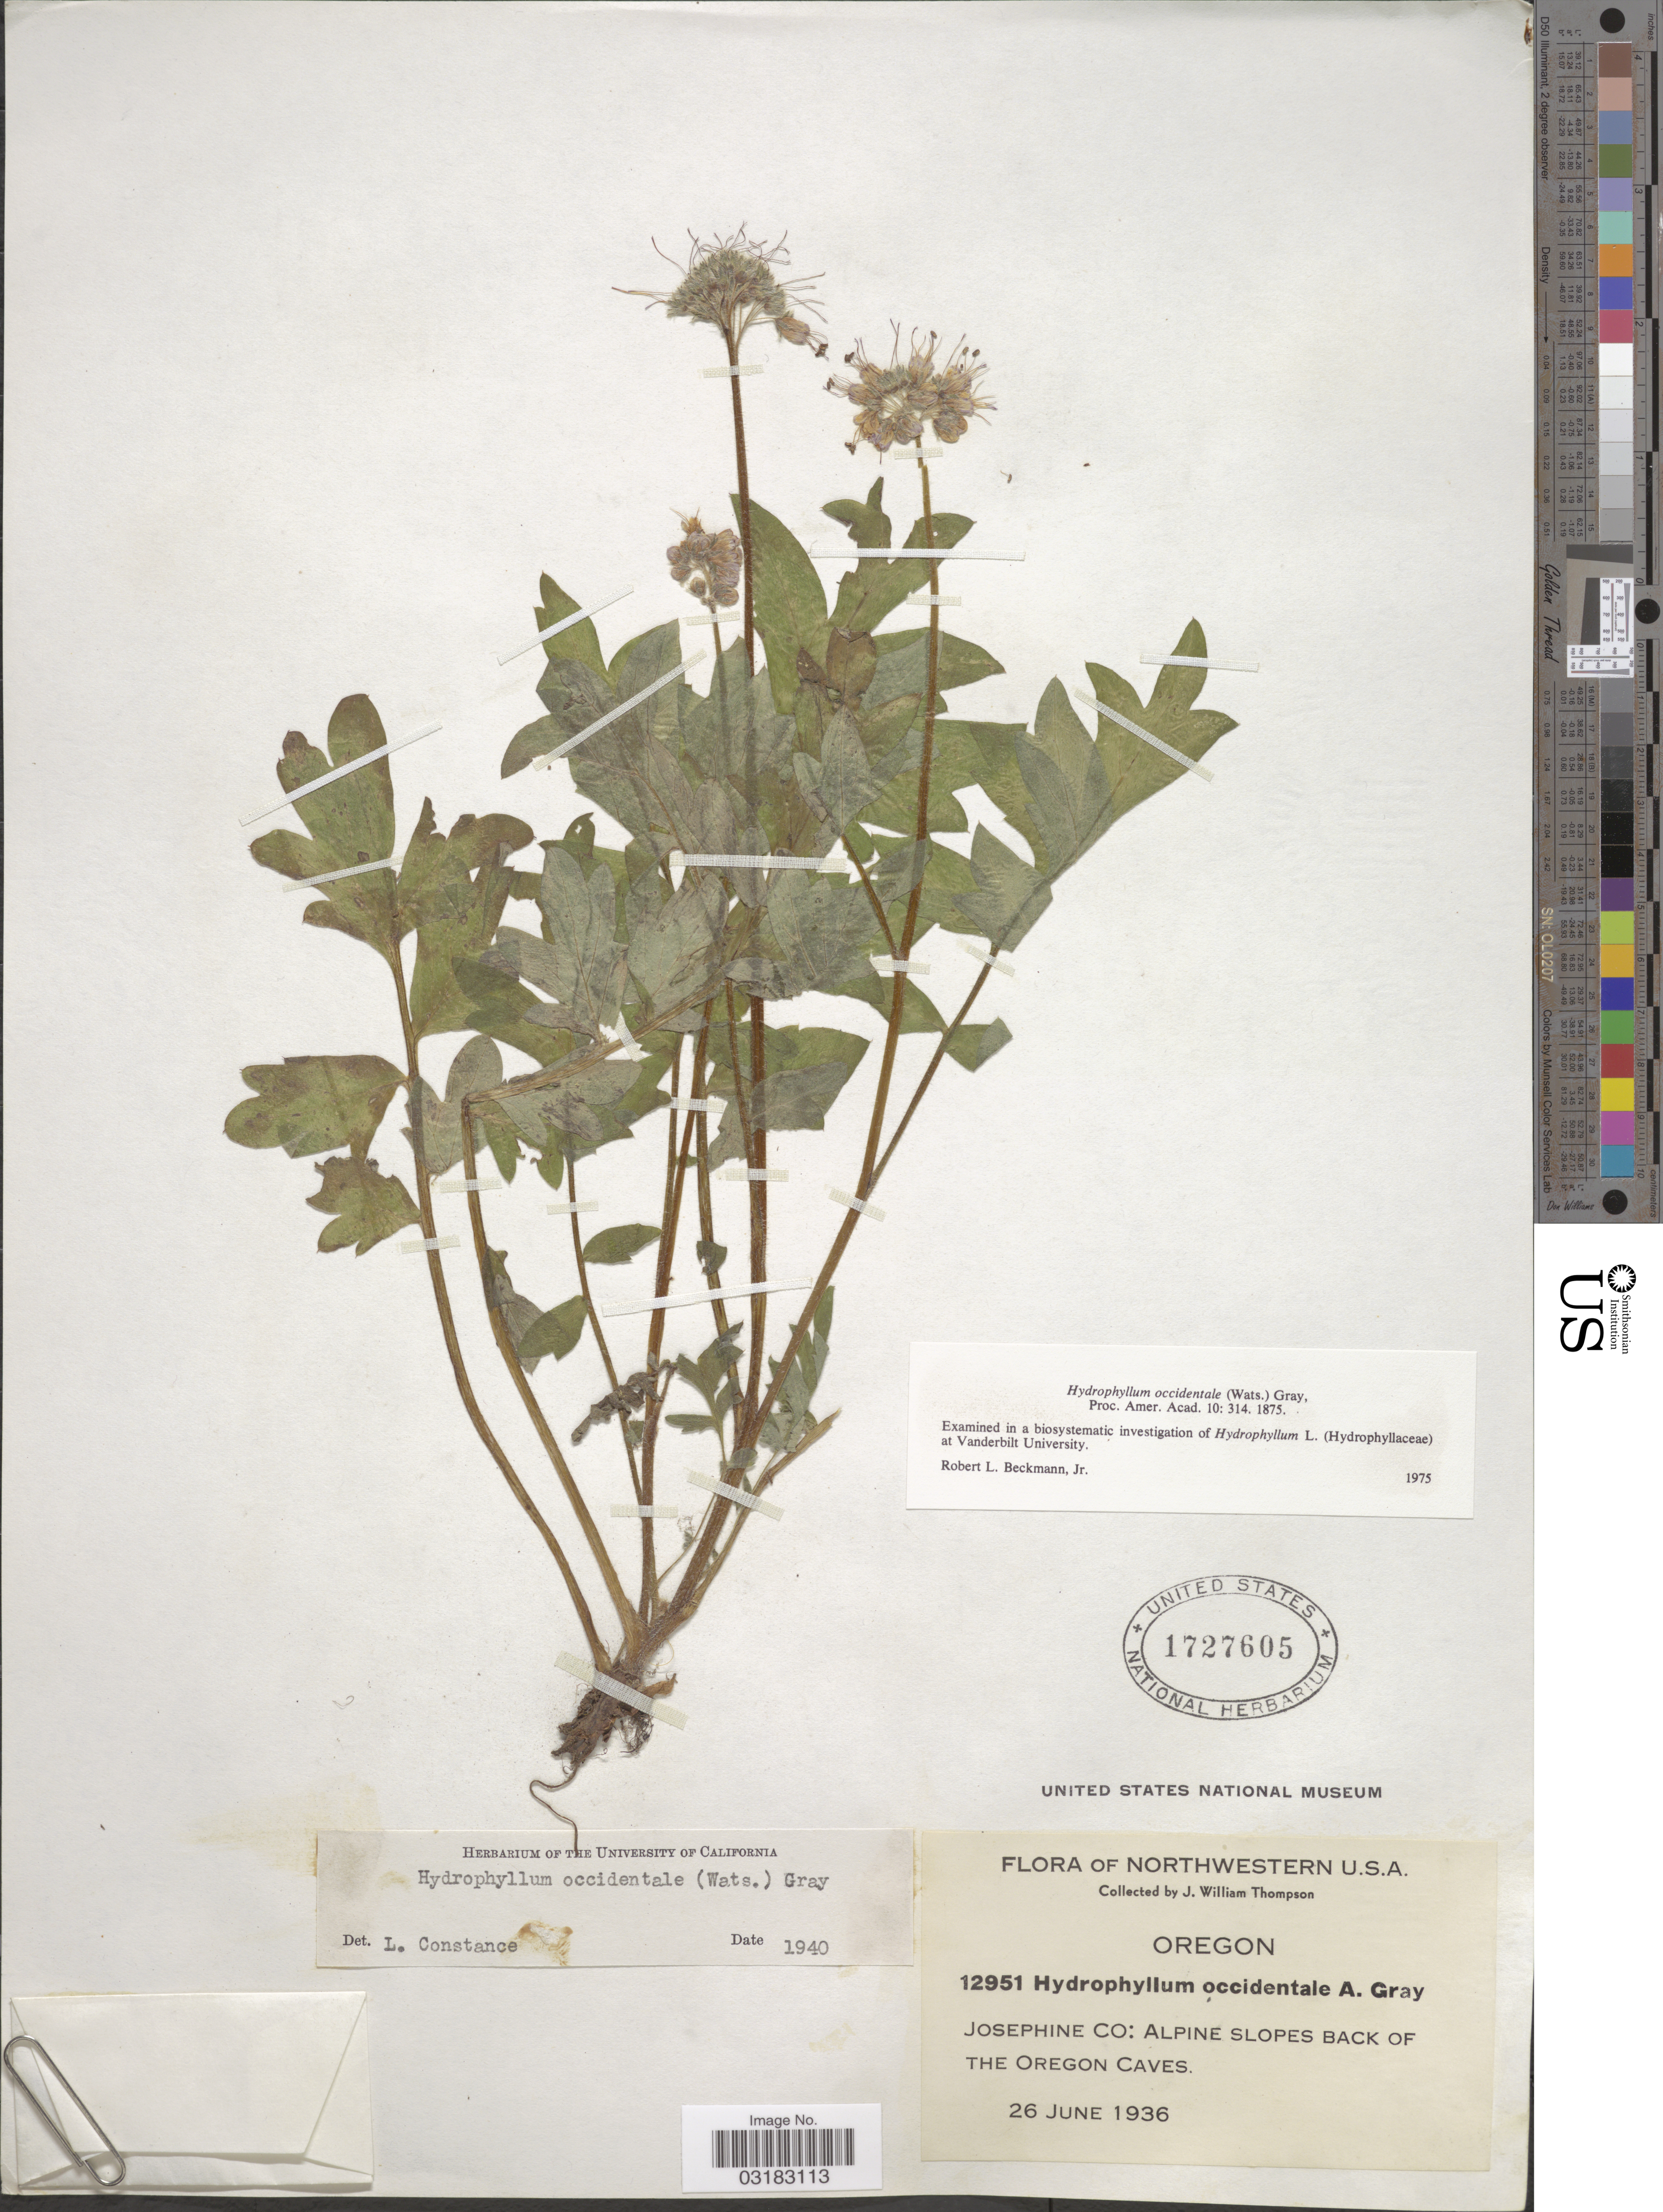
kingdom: Plantae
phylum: Tracheophyta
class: Magnoliopsida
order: Boraginales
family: Hydrophyllaceae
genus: Hydrophyllum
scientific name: Hydrophyllum occidentale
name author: (S. Watson) A. Gray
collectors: J. W. Thompson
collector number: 12951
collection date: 1936-06-26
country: United States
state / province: Oregon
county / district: Josephine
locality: Northwestern U.S.A. Josephine Co: Alpine slopes back of the Oregon Caves.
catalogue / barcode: US 1727605